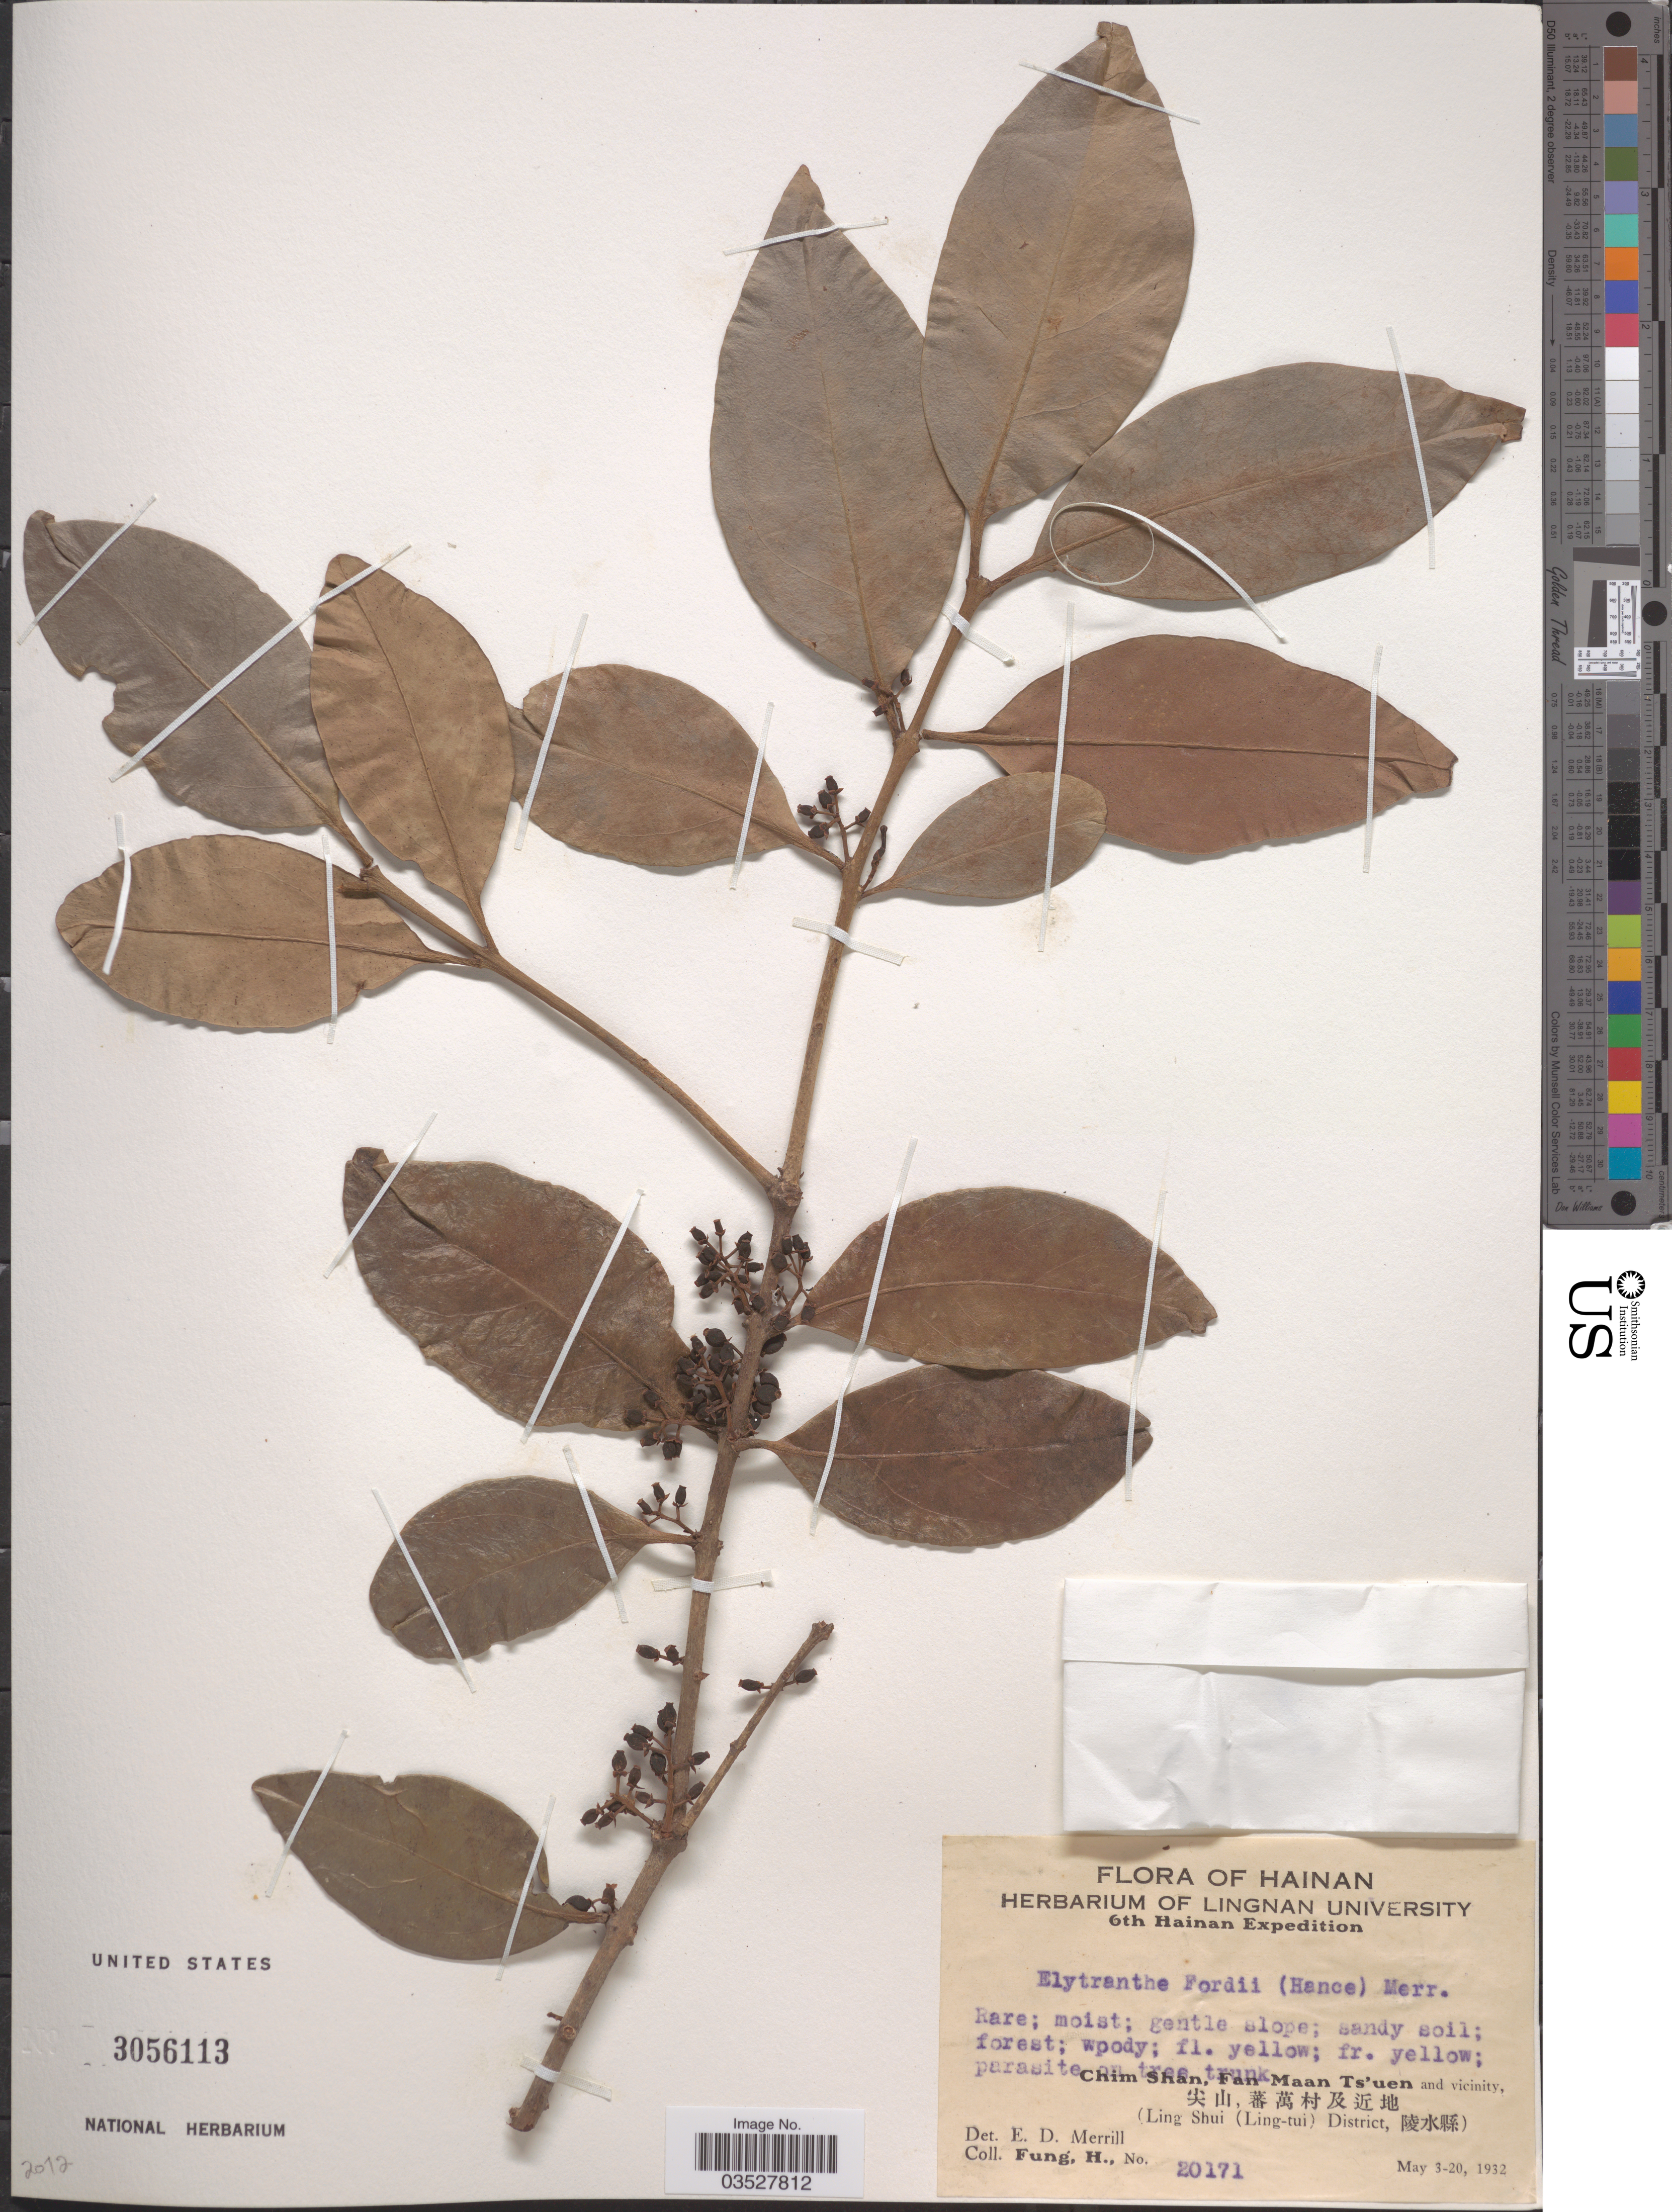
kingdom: Plantae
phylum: Tracheophyta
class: Magnoliopsida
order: Santalales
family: Loranthaceae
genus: Elytranthe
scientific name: Elytranthe fordii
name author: (Hance) Merr.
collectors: H. Fung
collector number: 20171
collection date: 1932-05-03/1932-05-20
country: China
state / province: Hainan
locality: Chim Shan, Fan Maan Ts'uen and vicinity, X. (Ling Shui (Ling-tui) District, X).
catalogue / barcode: US 3056113